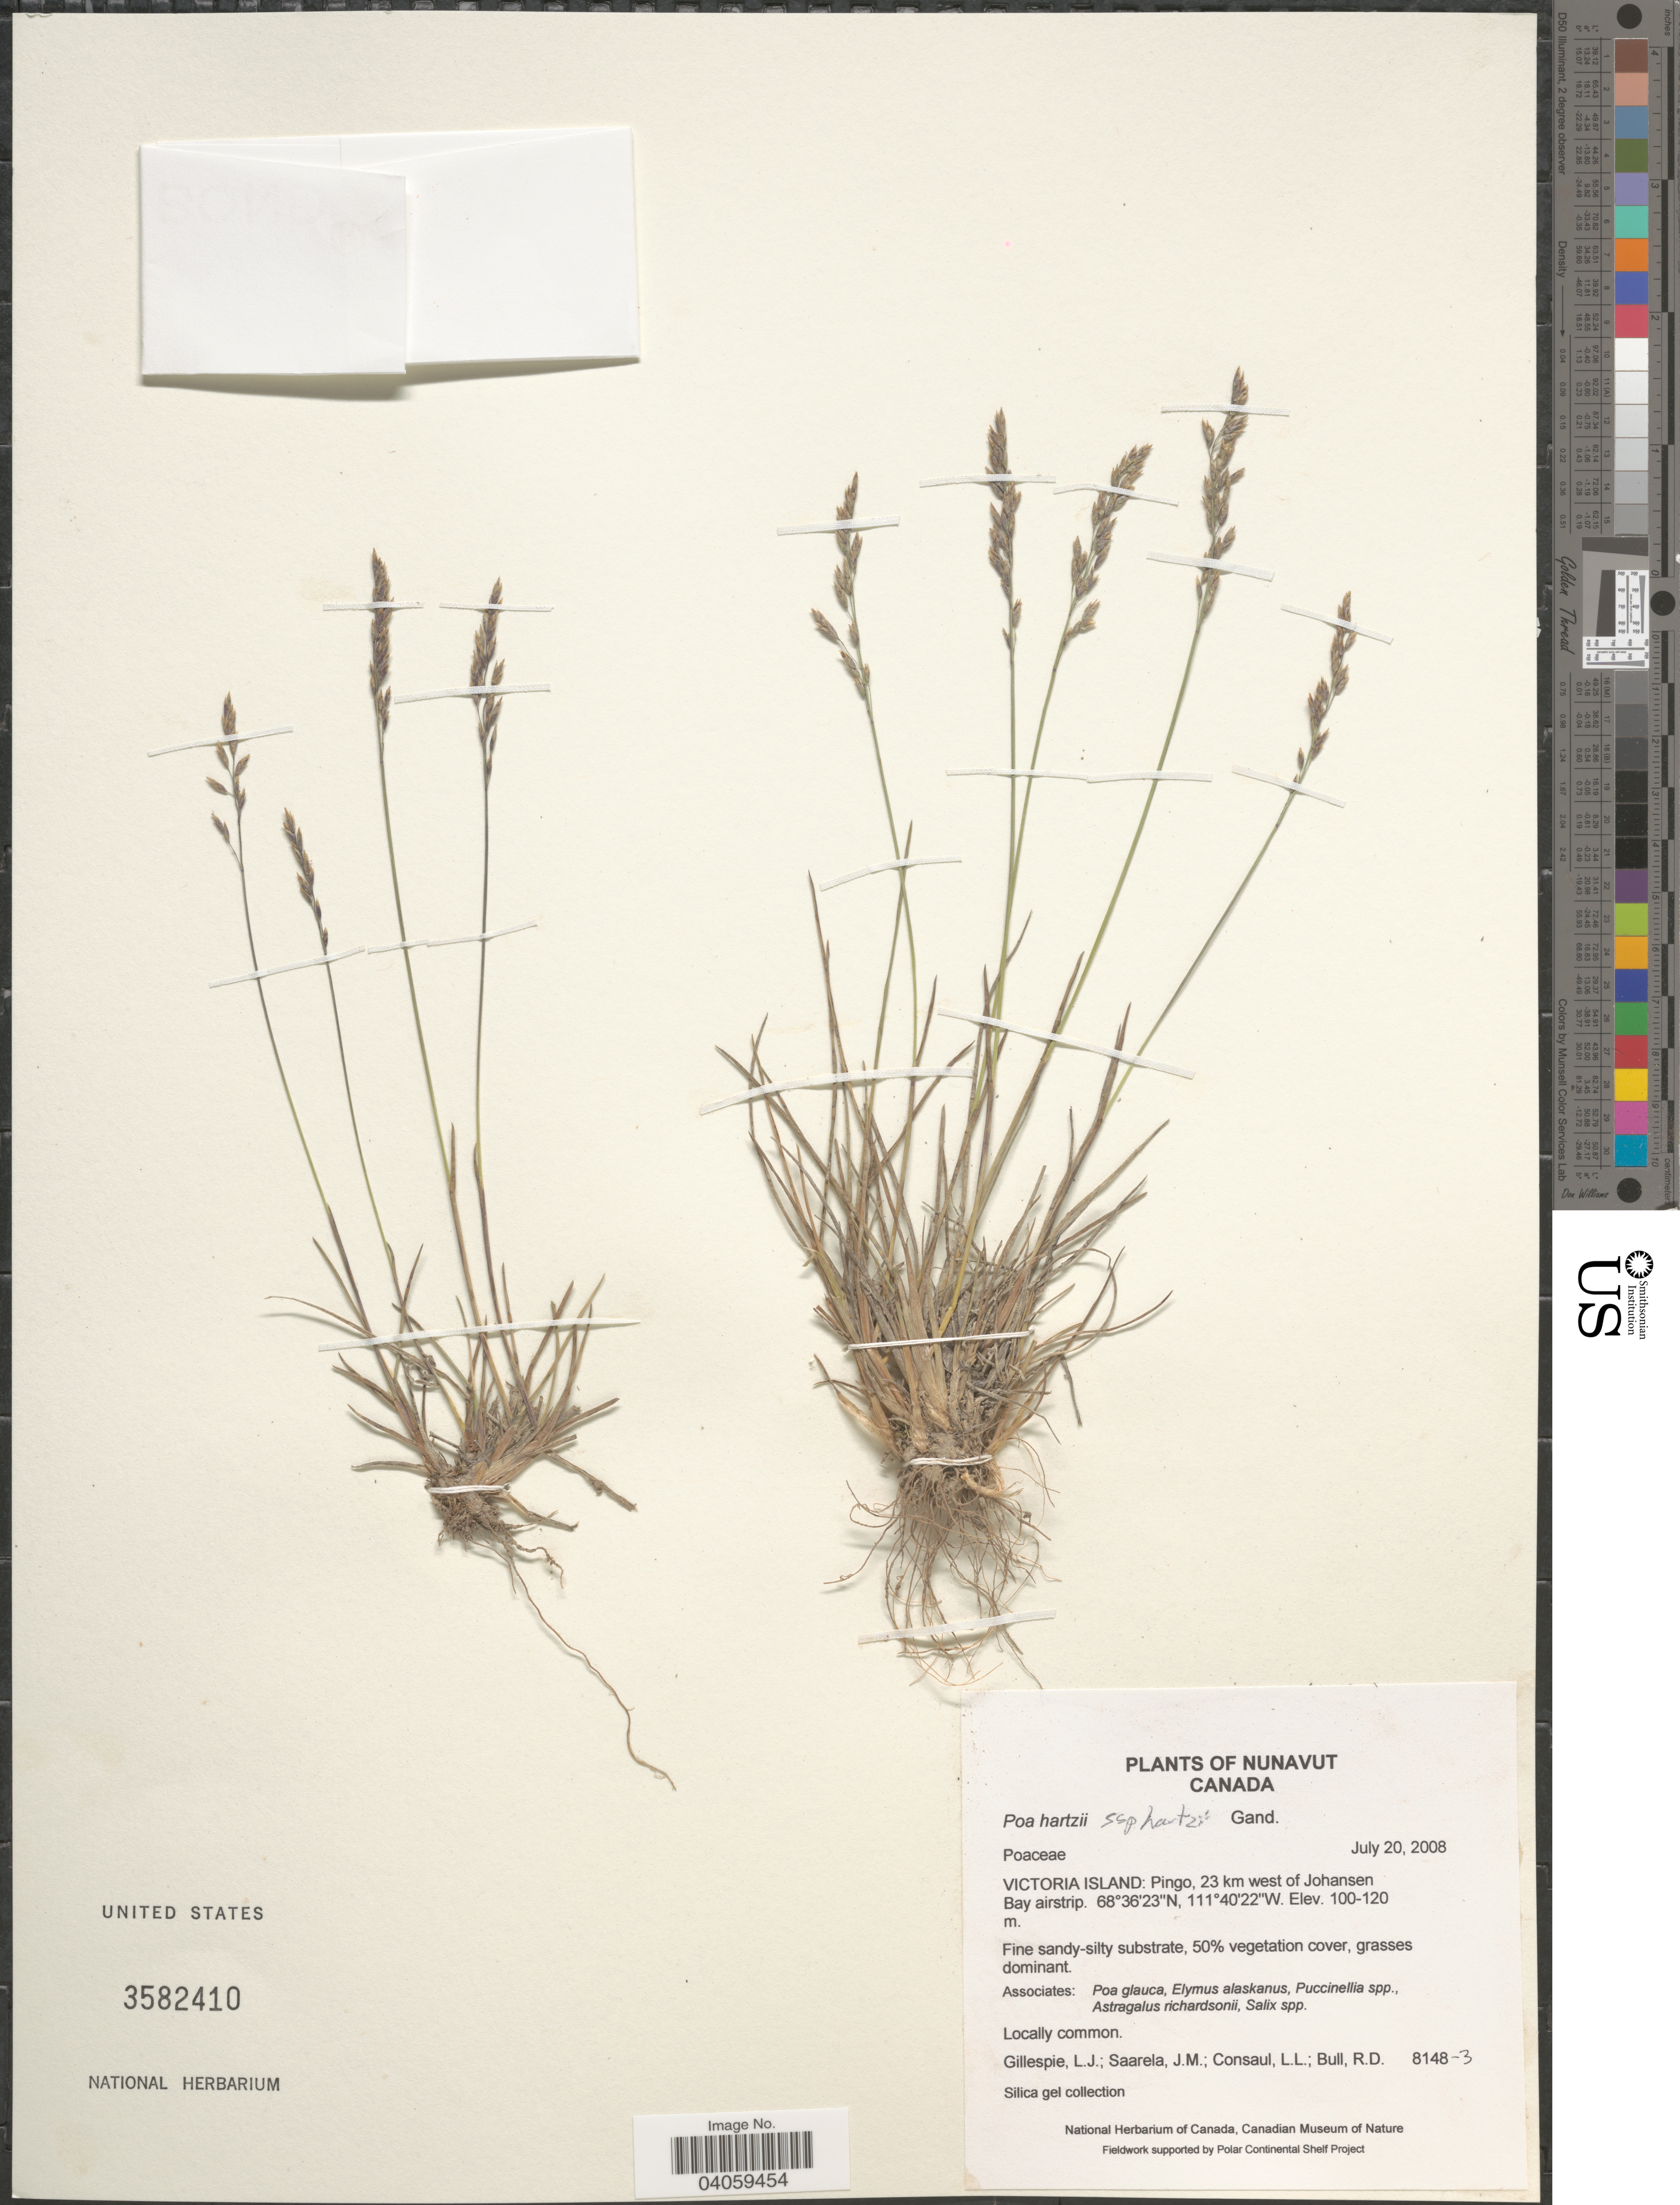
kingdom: Plantae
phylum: Tracheophyta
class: Liliopsida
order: Poales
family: Poaceae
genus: Poa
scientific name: Poa hartzii subsp. hartzii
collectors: L. Gillespie, J. Saarela, L. Consaul & R. Bull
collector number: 8148-3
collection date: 2008-07-20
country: Canada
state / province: Nunavut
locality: Victoria Island: Pingo, 23 km west of Johansen Bay airstrip.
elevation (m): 100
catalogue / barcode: US 3582410